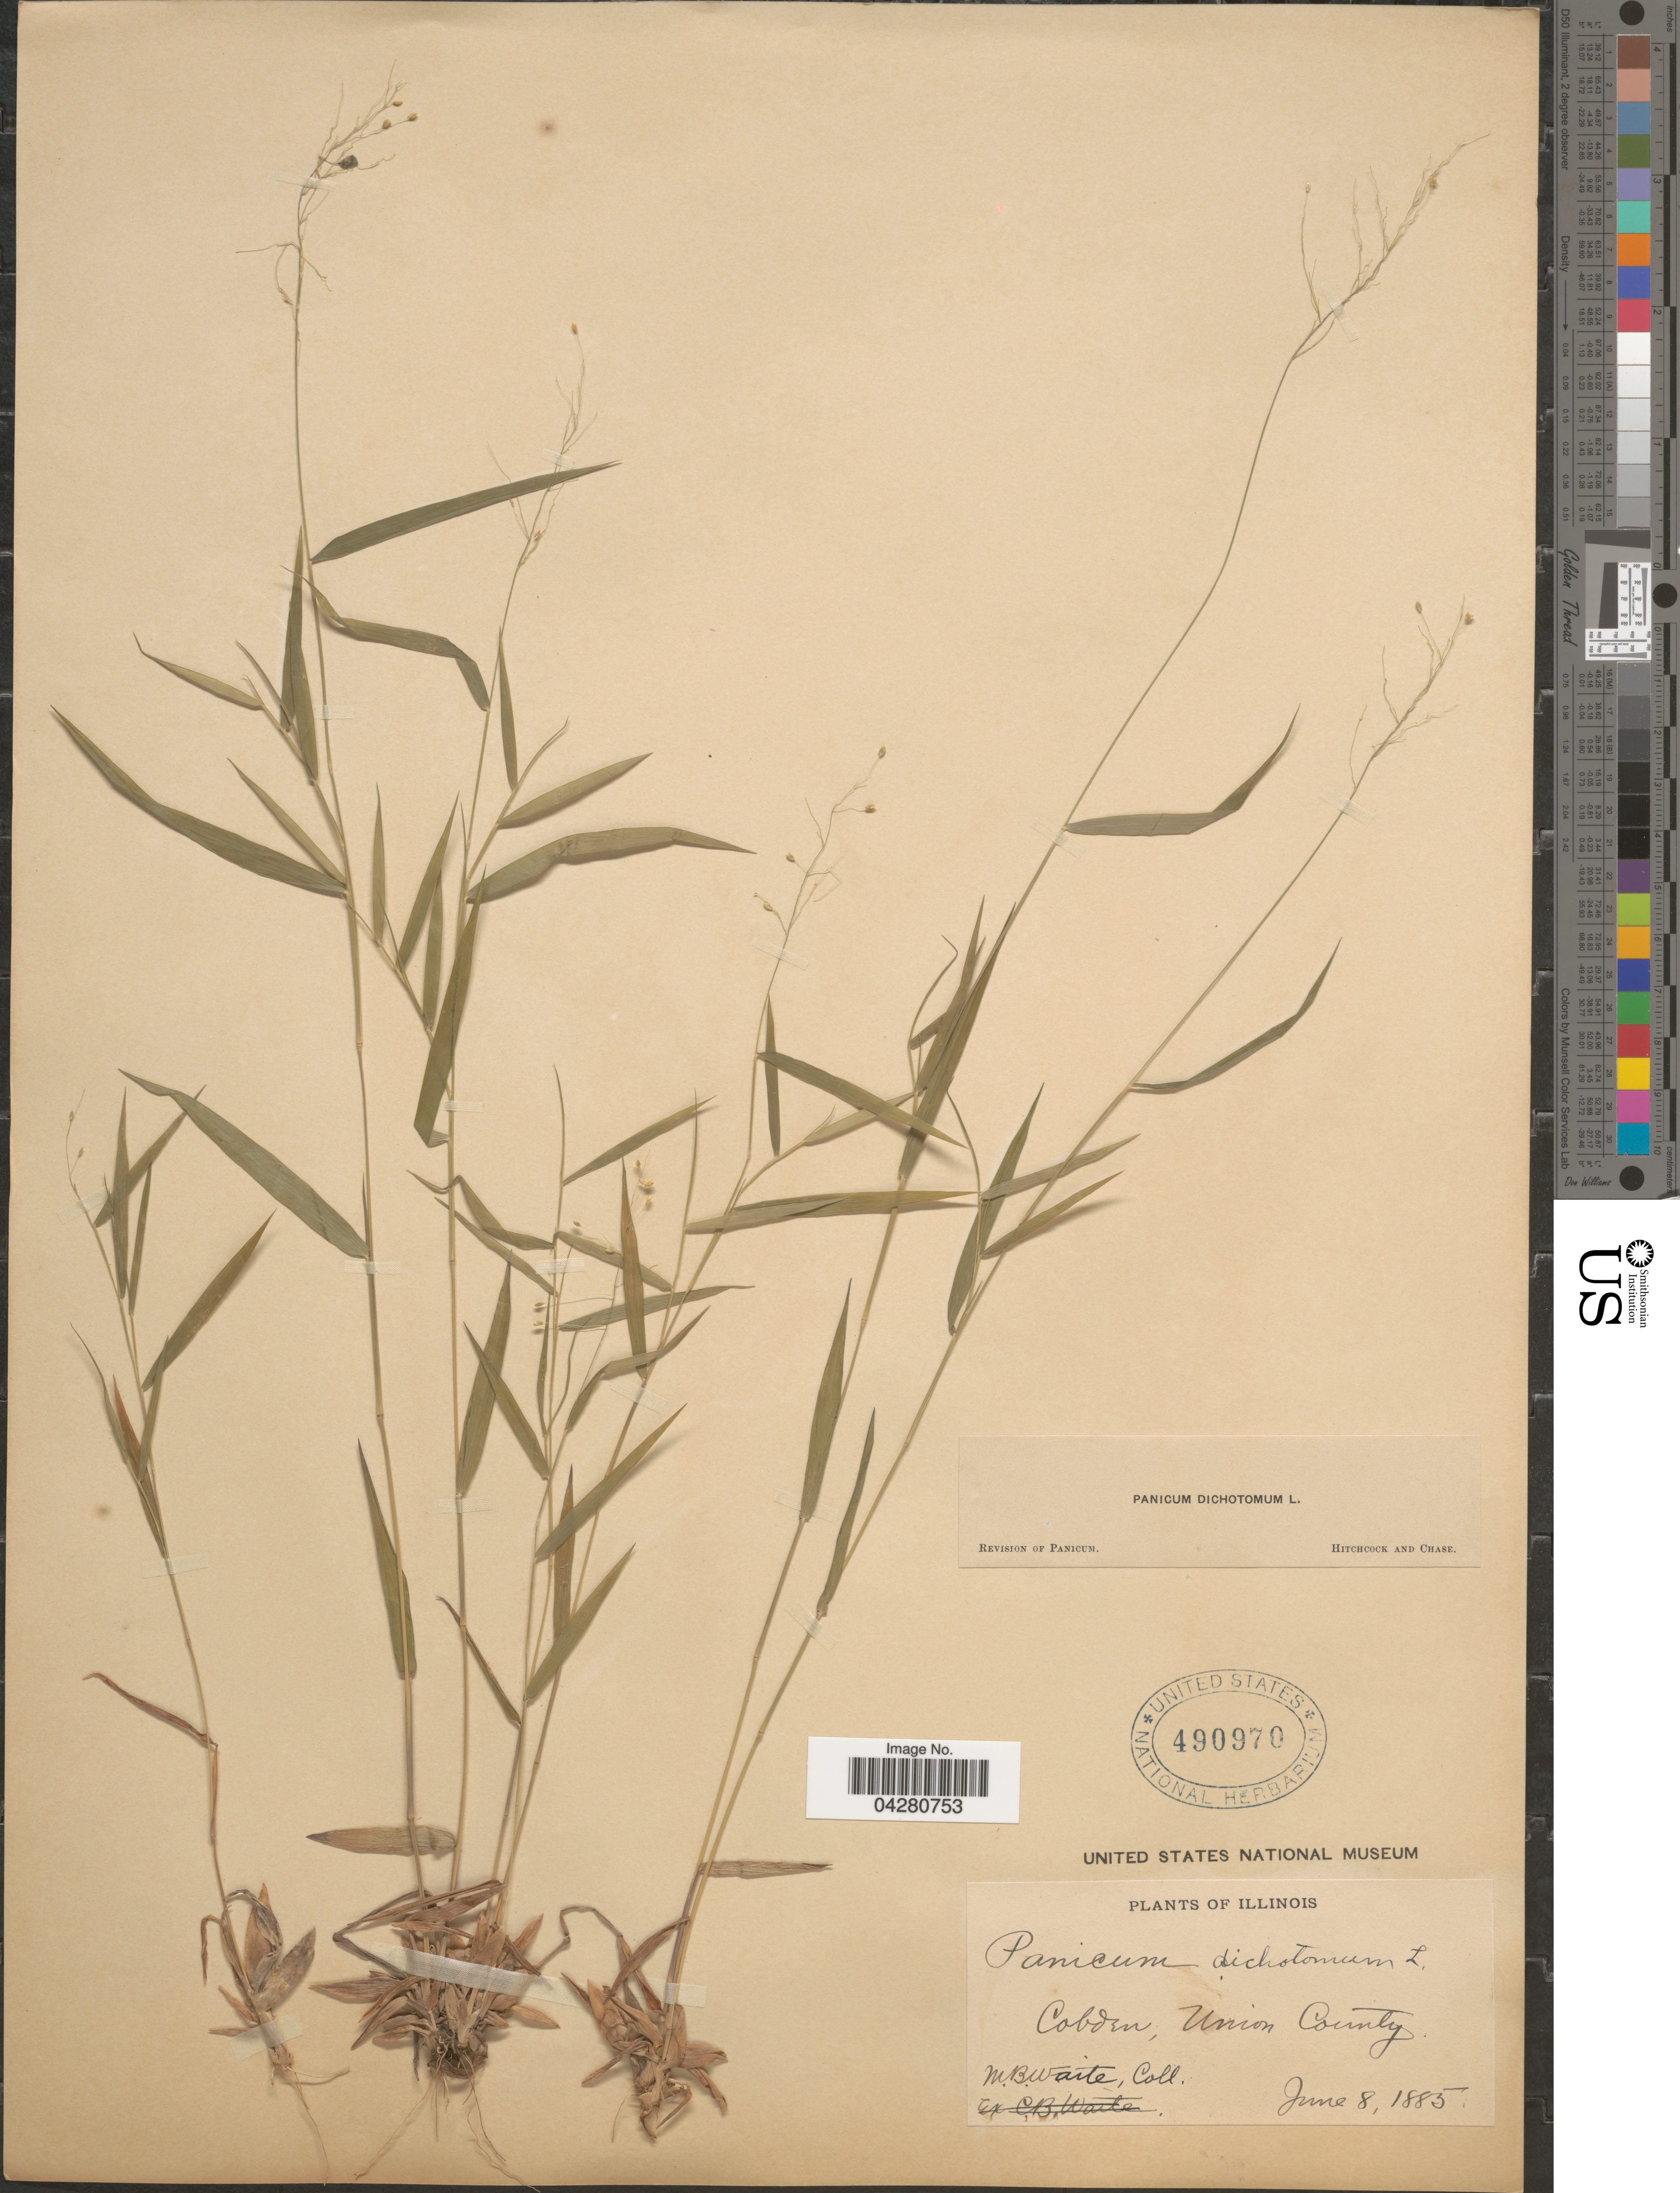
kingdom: Plantae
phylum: Tracheophyta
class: Liliopsida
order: Poales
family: Poaceae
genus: Dichanthelium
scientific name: Dichanthelium dichotomum var. dichotomum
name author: (L.) Gould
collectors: M. B. Waite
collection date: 1885-06-08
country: United States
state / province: Illinois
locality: Cobden, Union County.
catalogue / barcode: US 490970